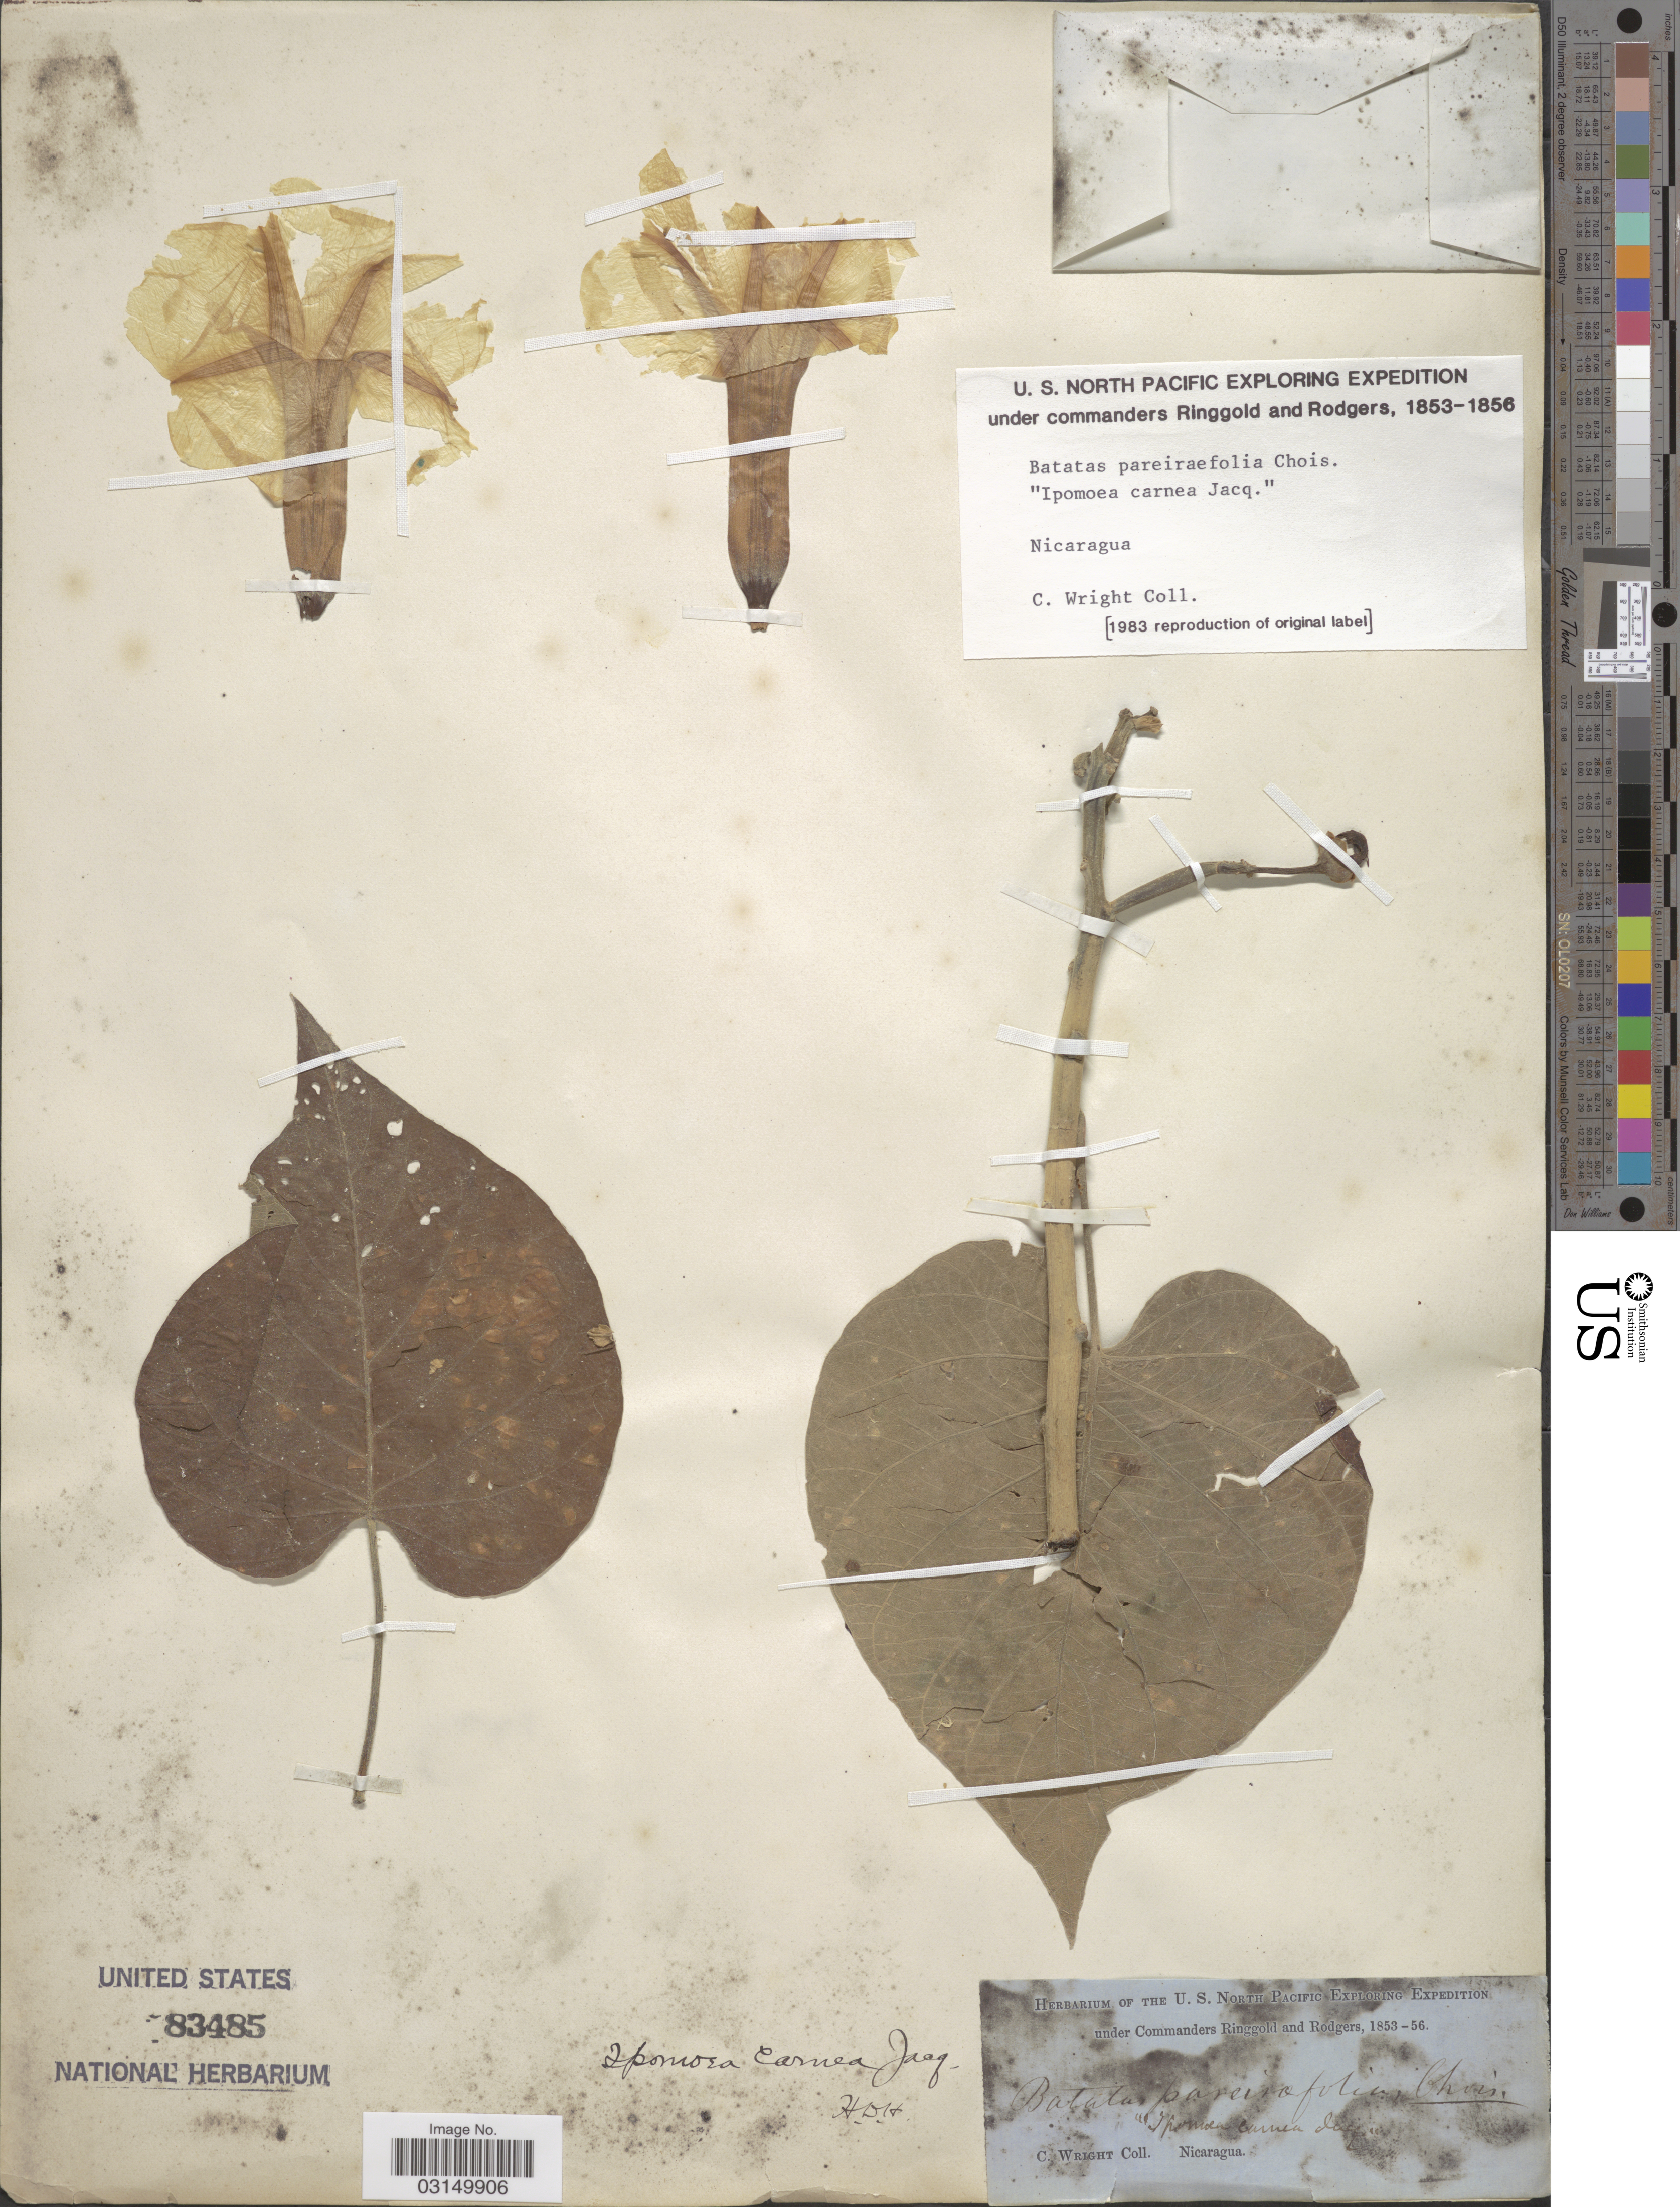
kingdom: Plantae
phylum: Tracheophyta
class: Magnoliopsida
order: Solanales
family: Convolvulaceae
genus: Ipomoea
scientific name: Ipomoea carnea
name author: Jacq.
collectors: C. Wright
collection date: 1853/1856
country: Nicaragua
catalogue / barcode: US 83485